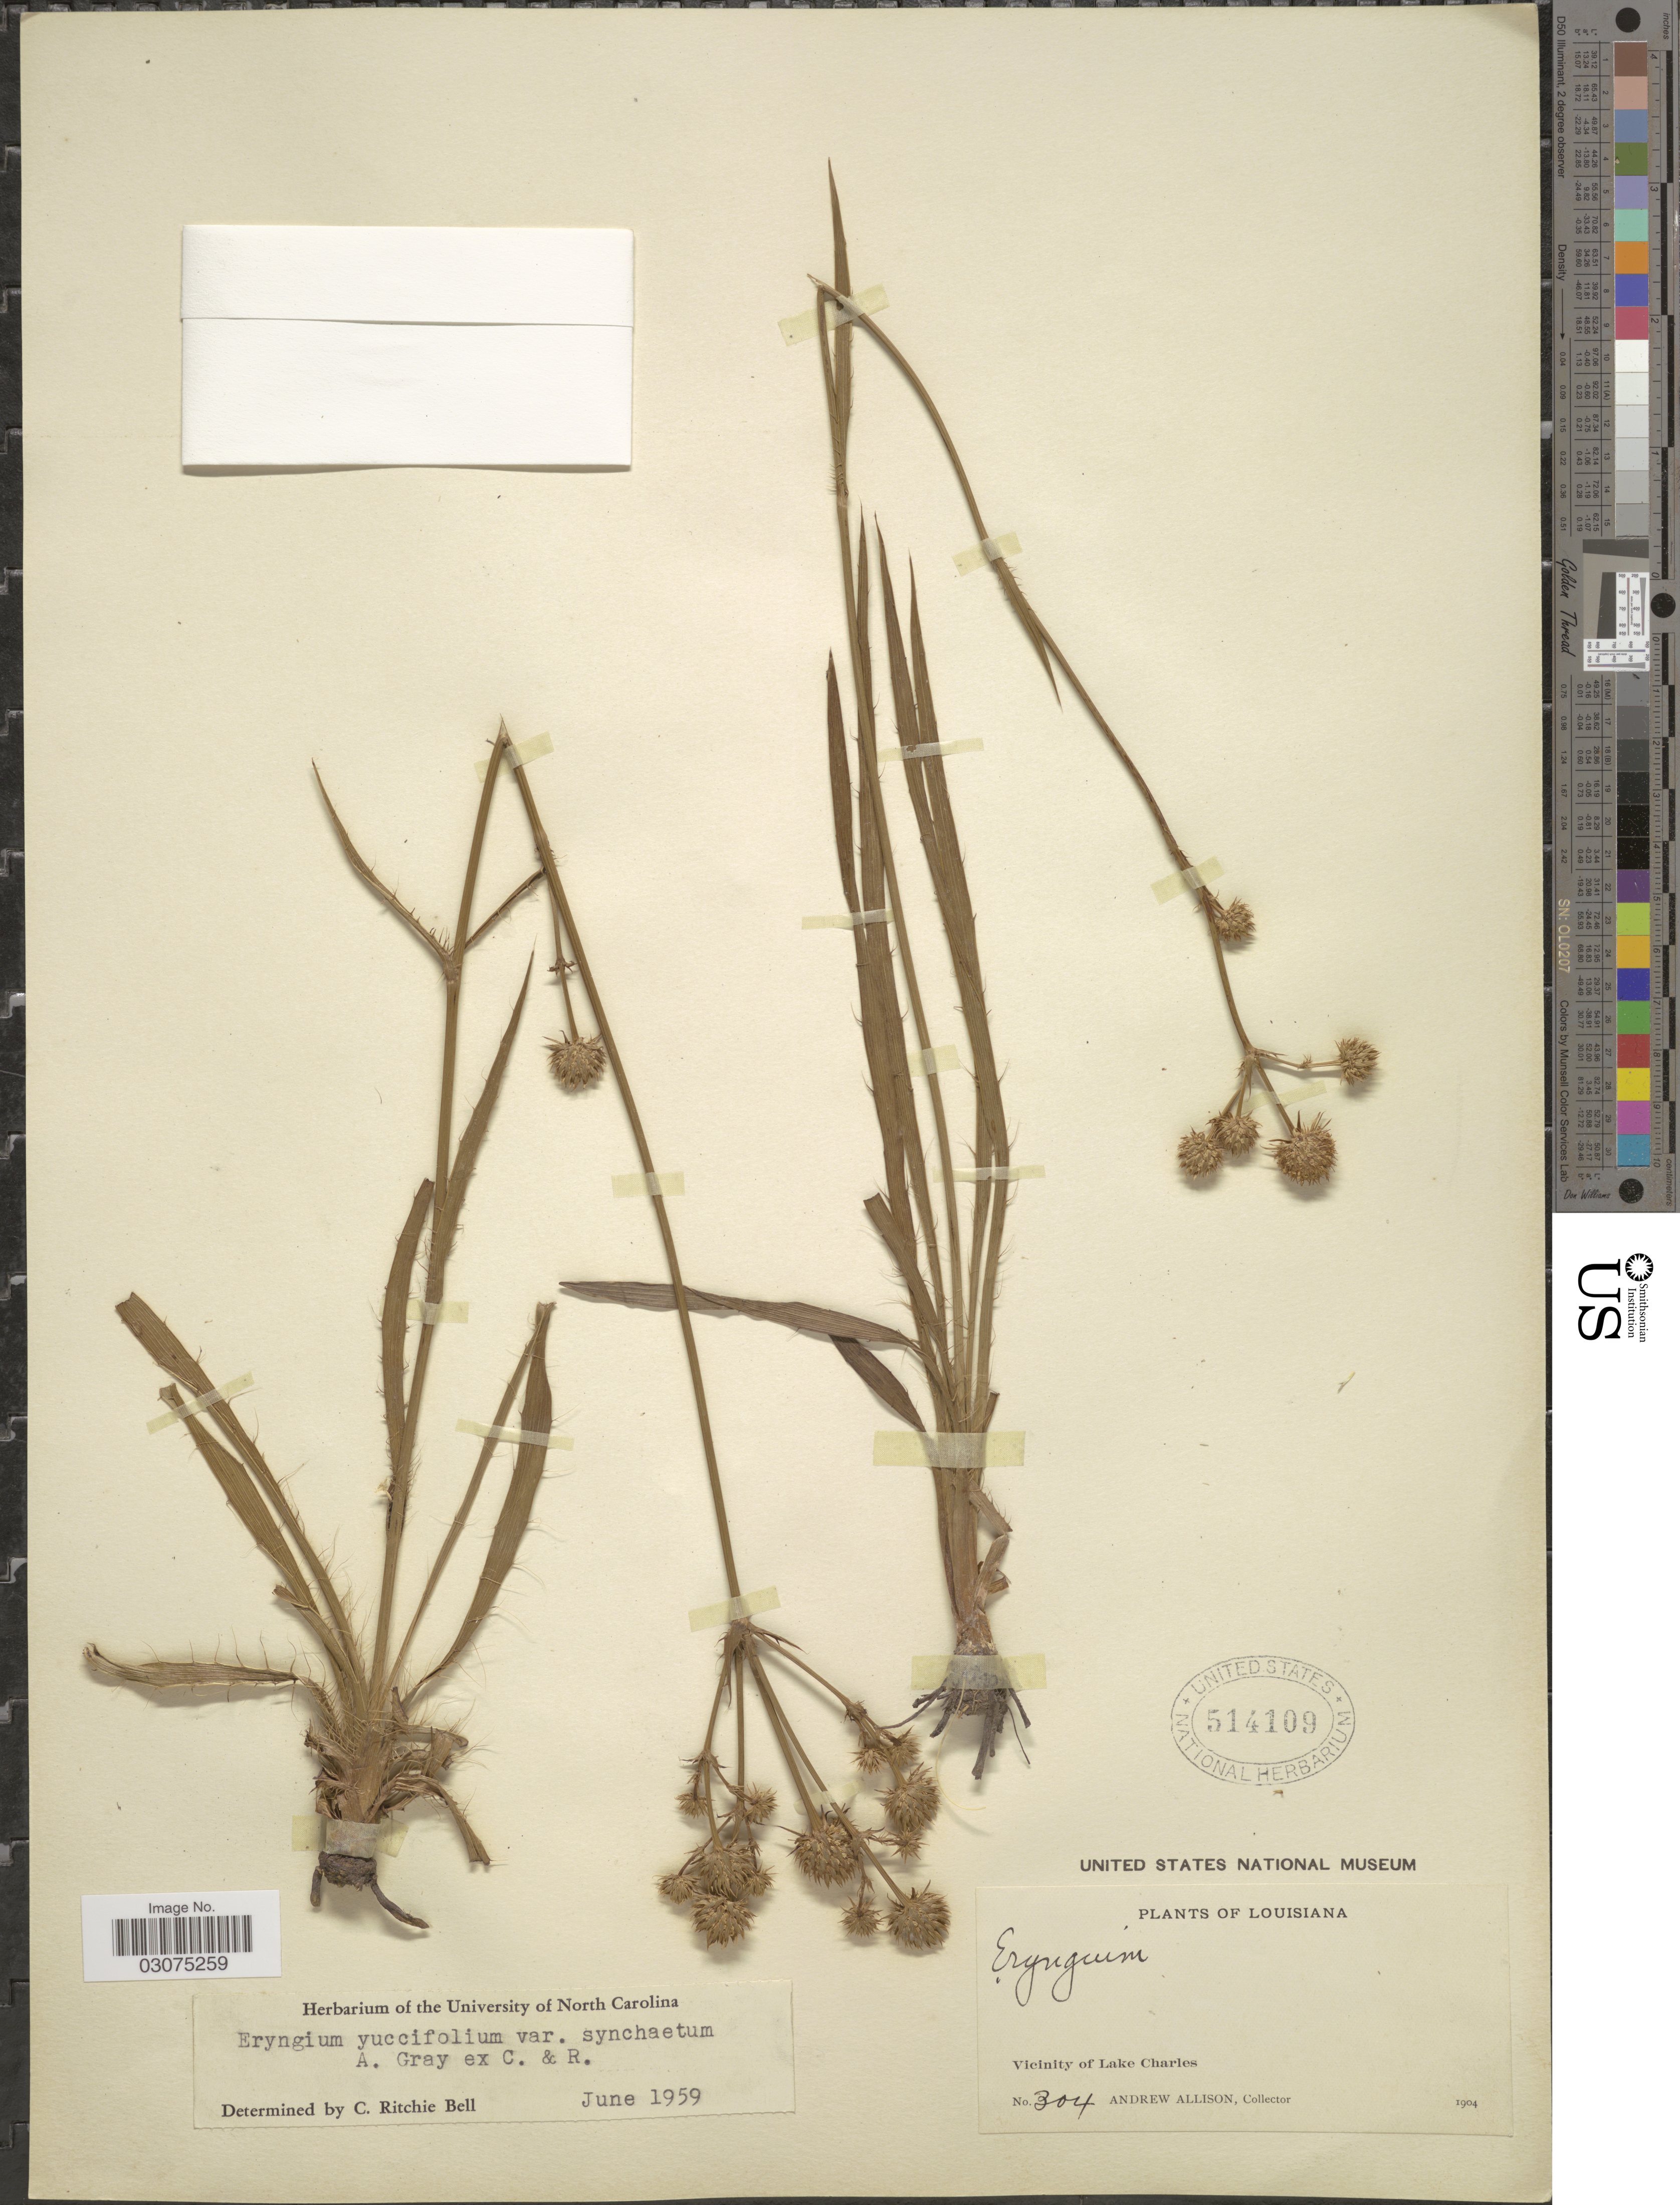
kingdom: Plantae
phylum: Tracheophyta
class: Magnoliopsida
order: Apiales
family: Apiaceae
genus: Eryngium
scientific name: Eryngium yuccifolium var. synchaetum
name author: A. Gray ex J.M. Coult. & Rose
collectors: A. Allison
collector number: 304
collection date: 1904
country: United States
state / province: Louisiana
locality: Vicinity of Lake Charles.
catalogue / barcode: US 514109